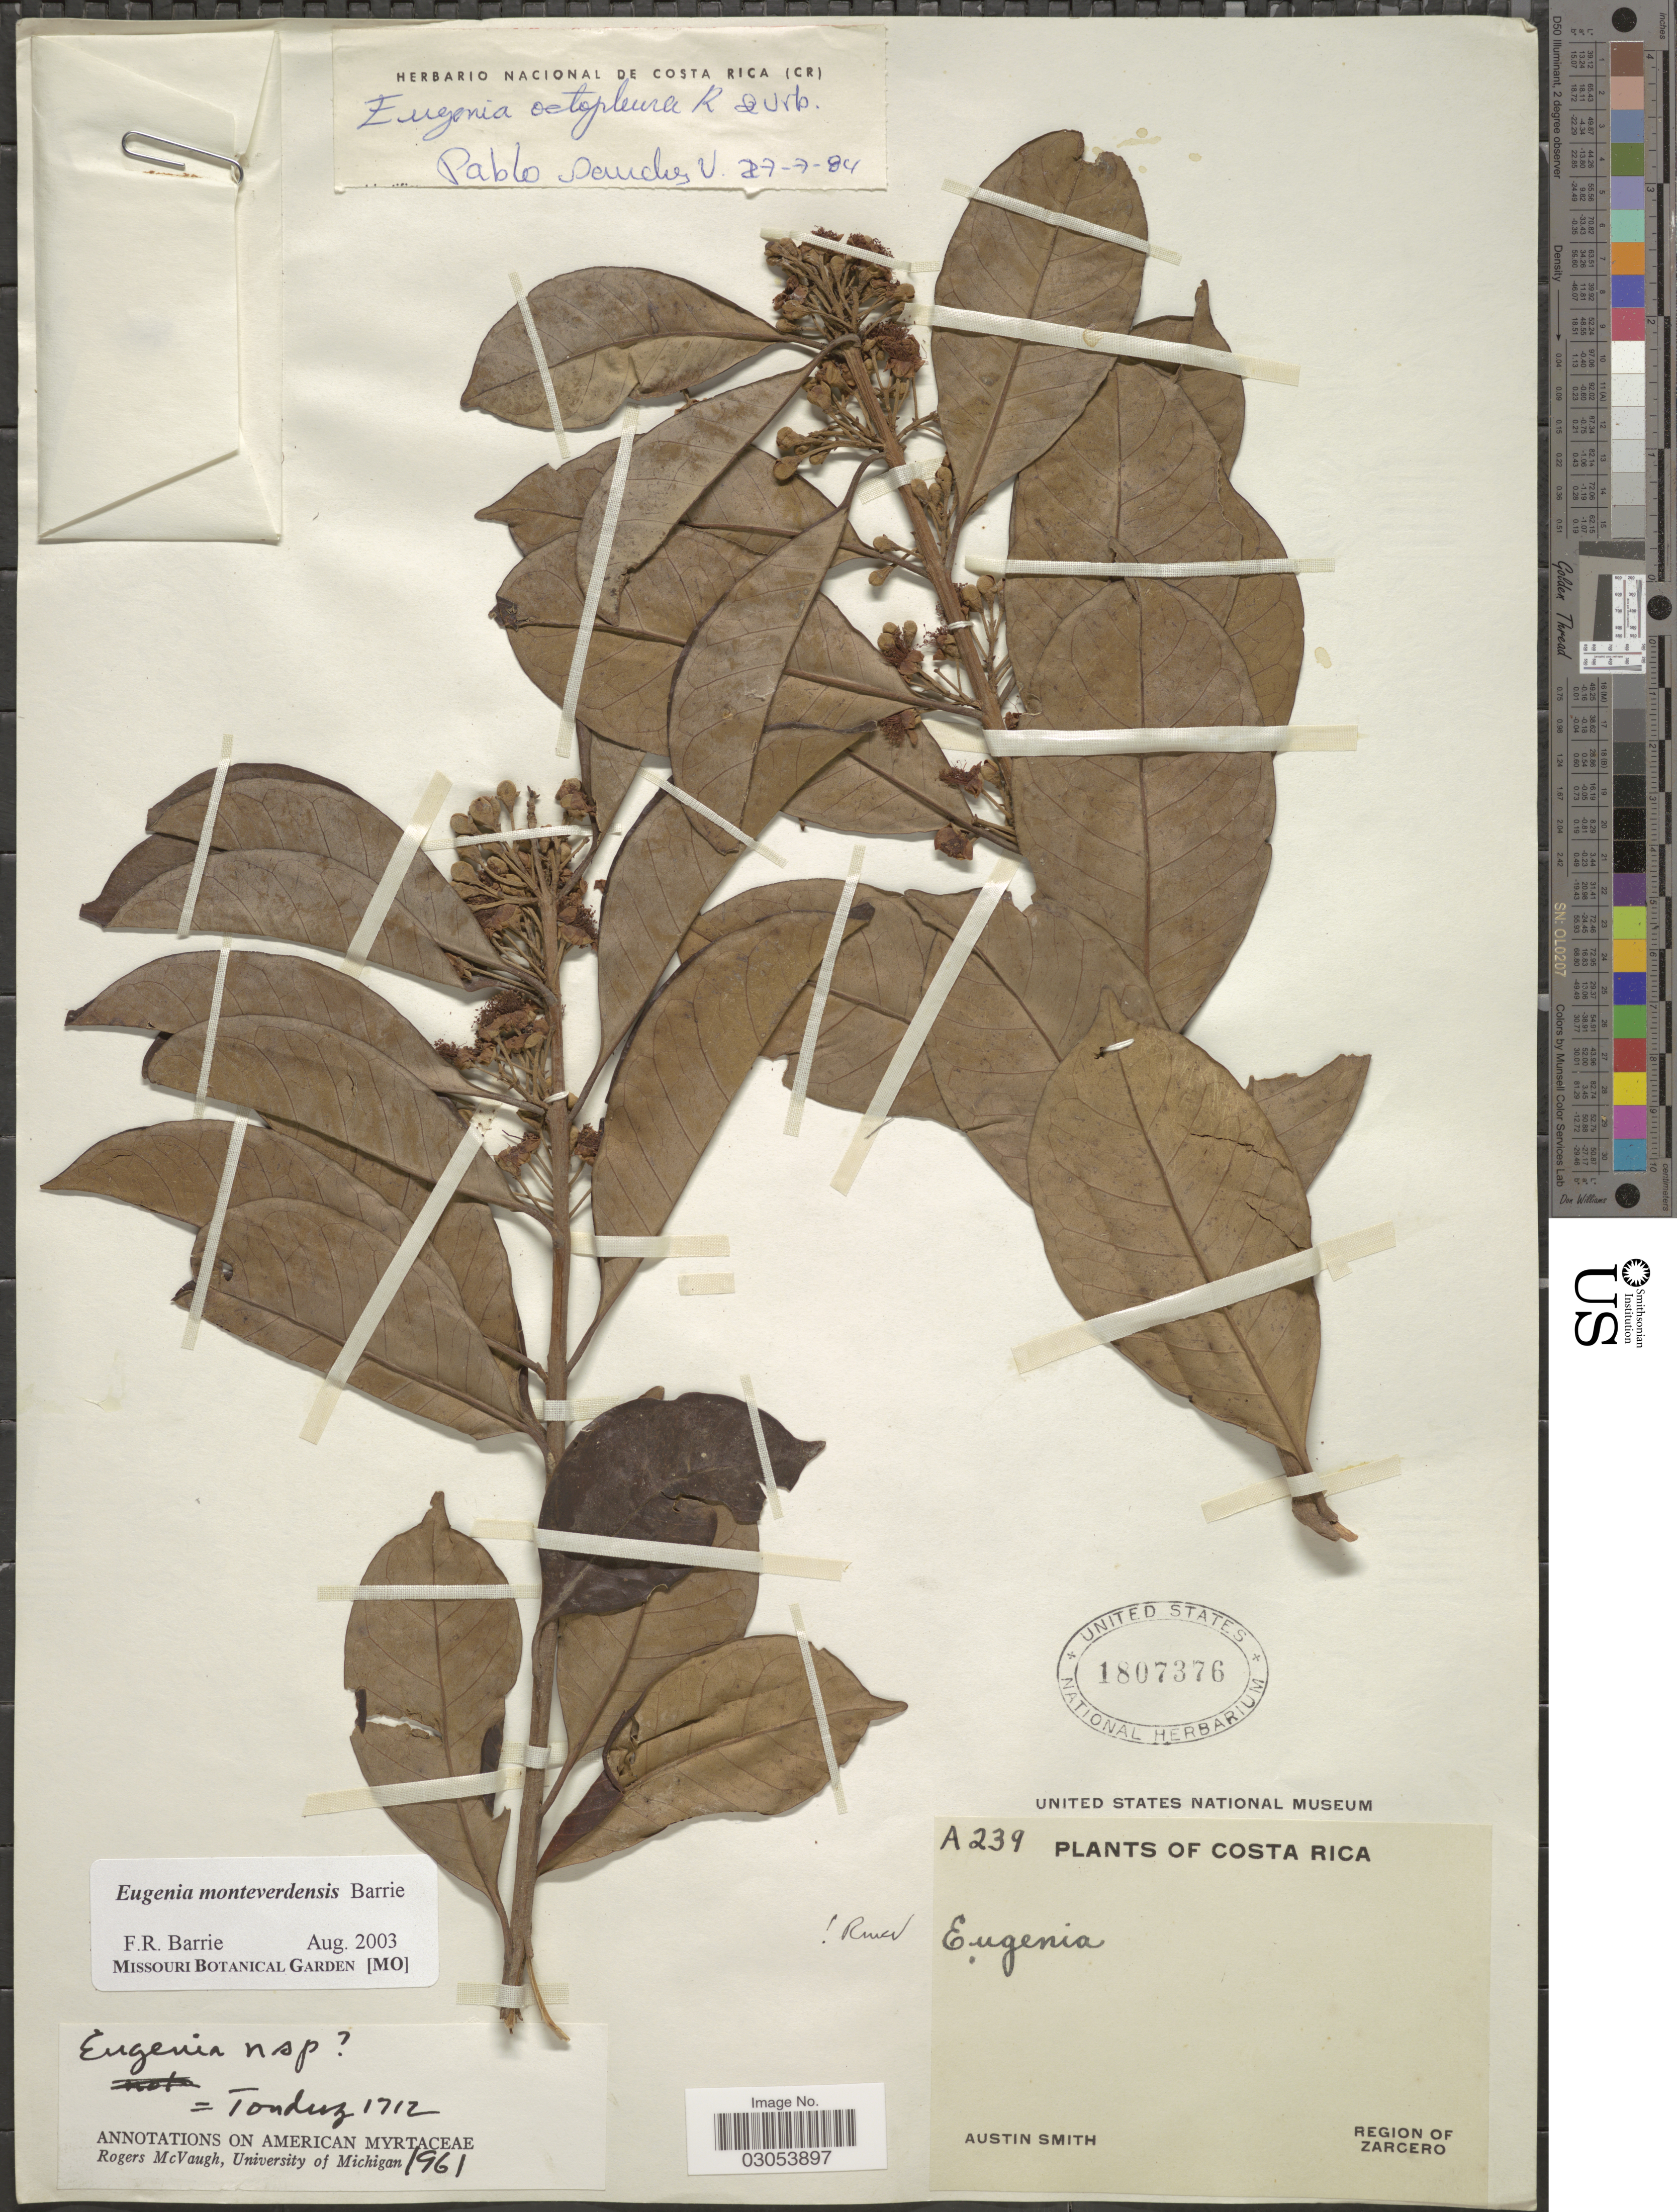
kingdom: Plantae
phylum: Tracheophyta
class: Magnoliopsida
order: Myrtales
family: Myrtaceae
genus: Eugenia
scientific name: Eugenia monteverdensis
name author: Barrie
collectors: Aust P. Smith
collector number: A239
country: Costa Rica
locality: Region of Zarcero.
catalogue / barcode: US 1807376